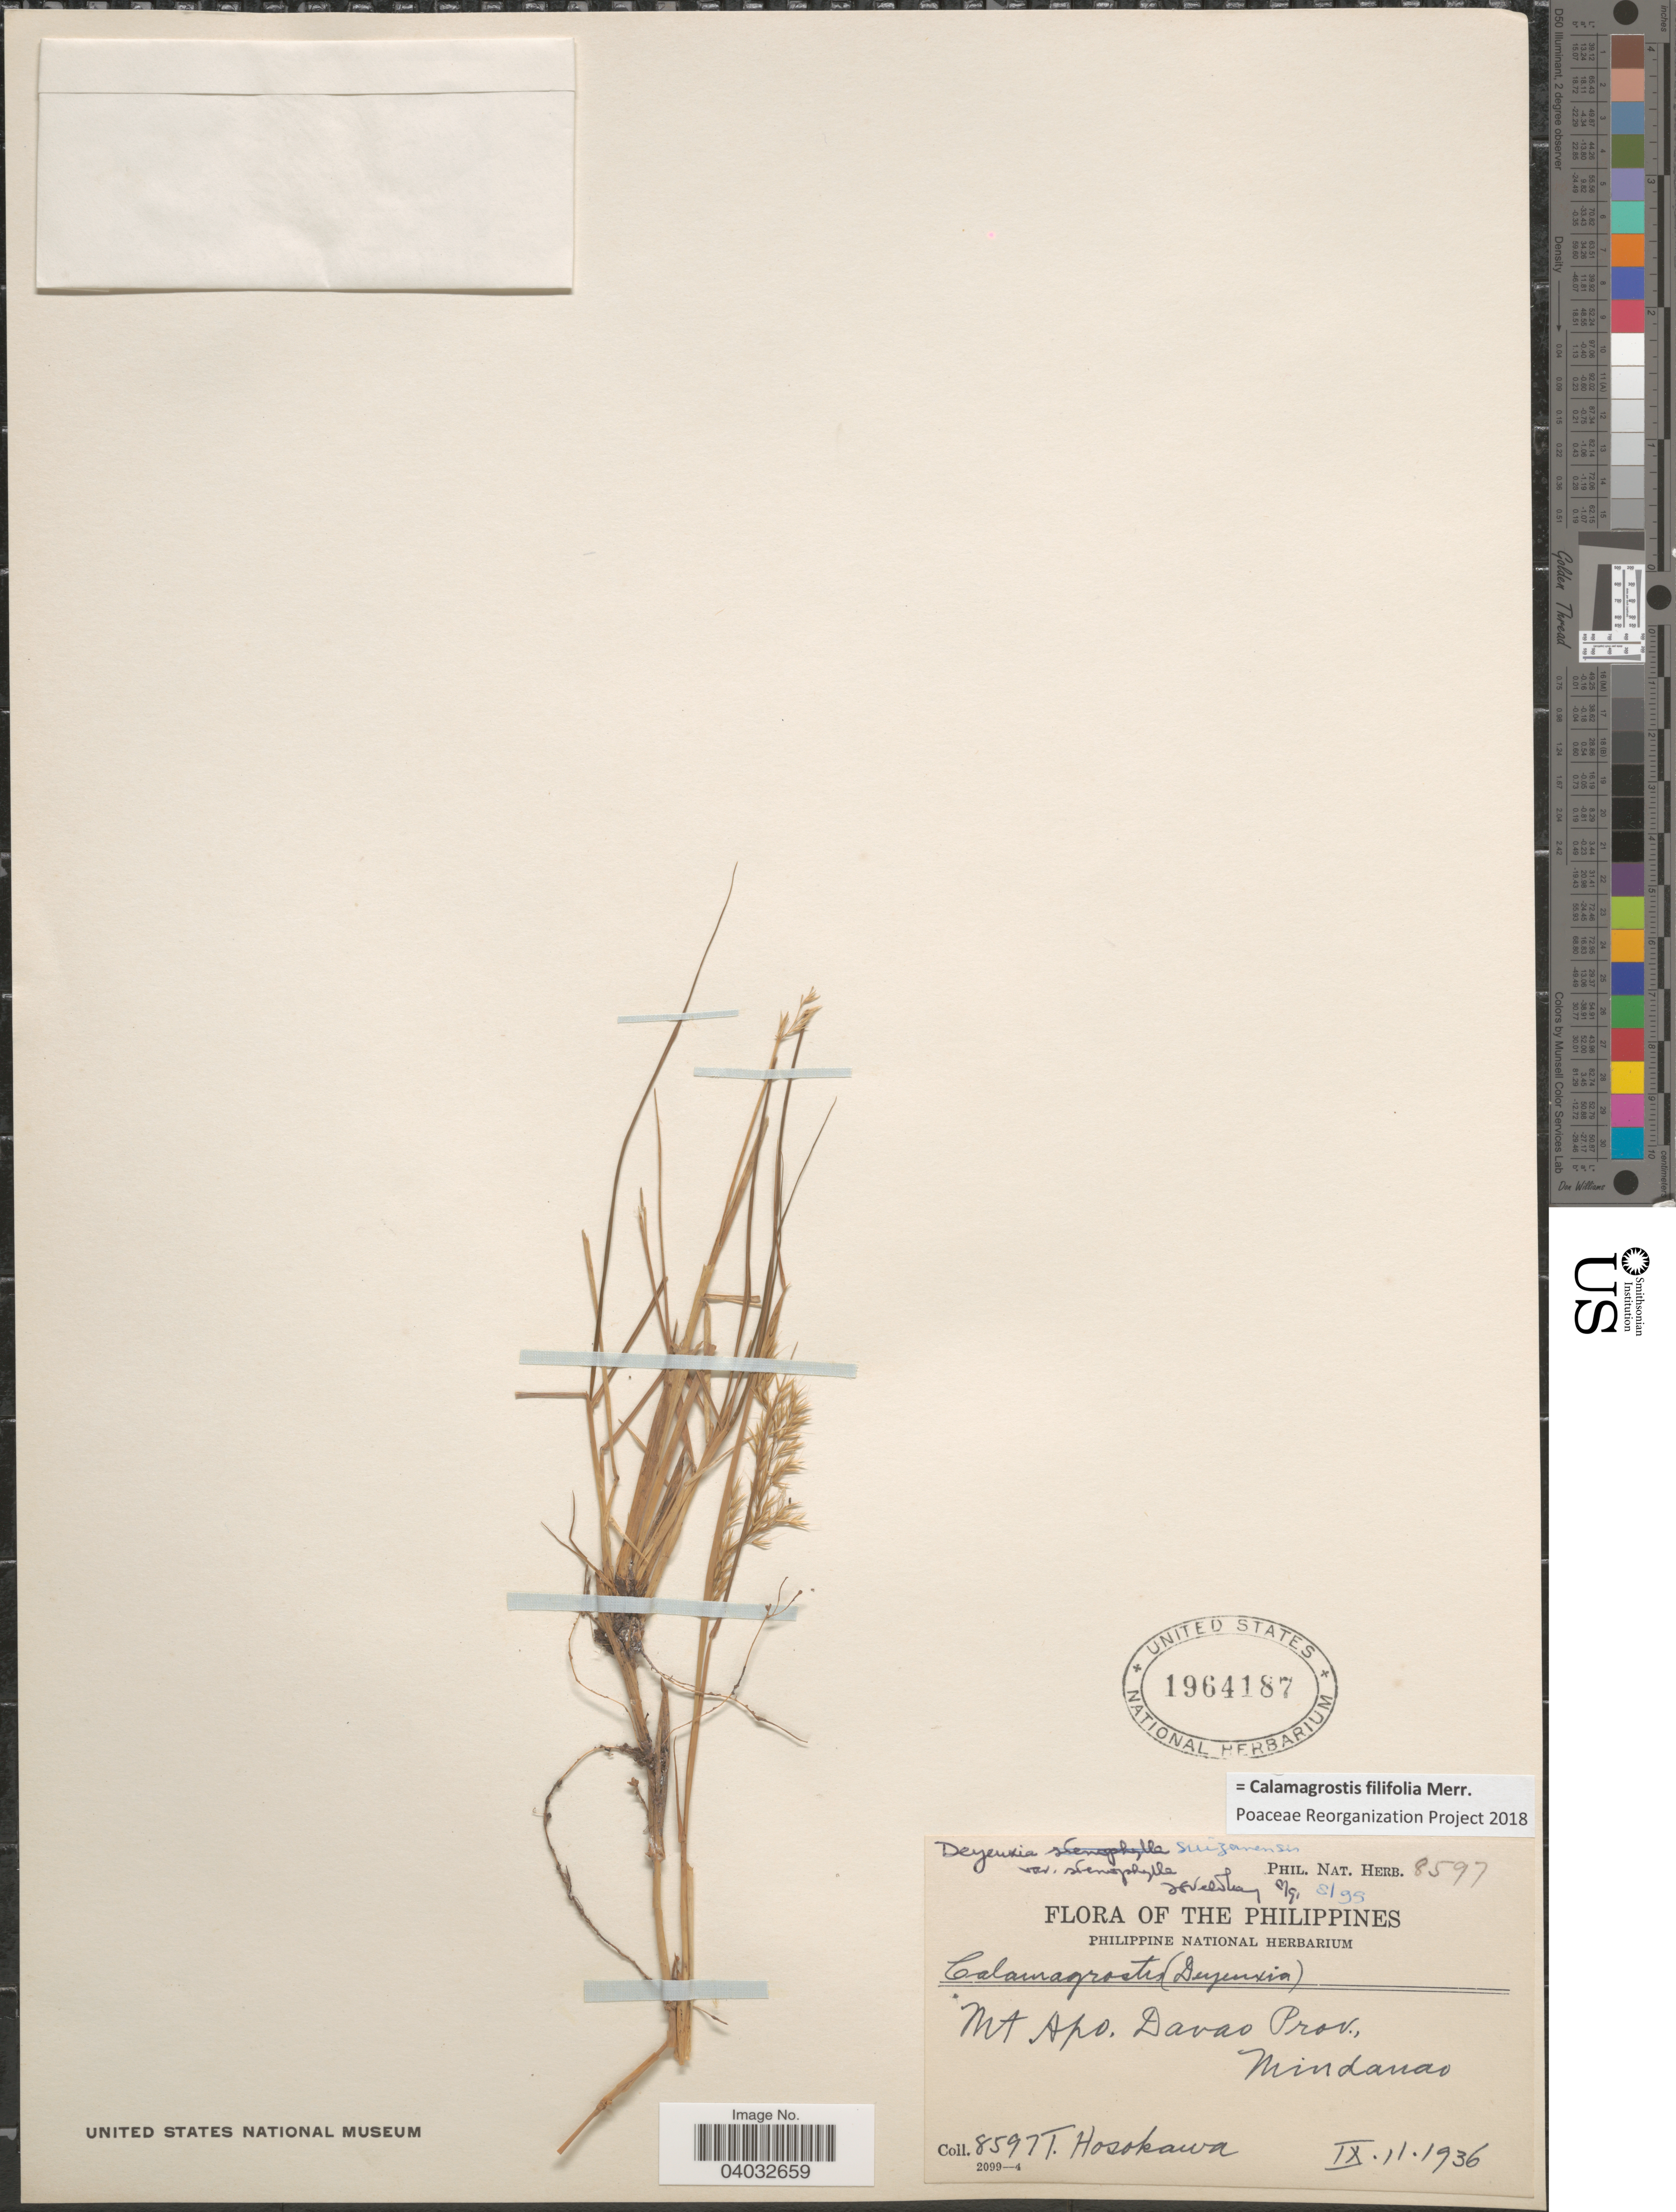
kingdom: Plantae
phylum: Tracheophyta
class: Liliopsida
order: Poales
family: Poaceae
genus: Calamagrostis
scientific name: Calamagrostis filifolia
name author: Merr.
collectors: T. Hosokawa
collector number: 8597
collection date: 1936-09-11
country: Philippines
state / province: Davao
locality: The Philippines. Mt. Apo. Davao Prov., Mindanao.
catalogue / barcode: US 1964187